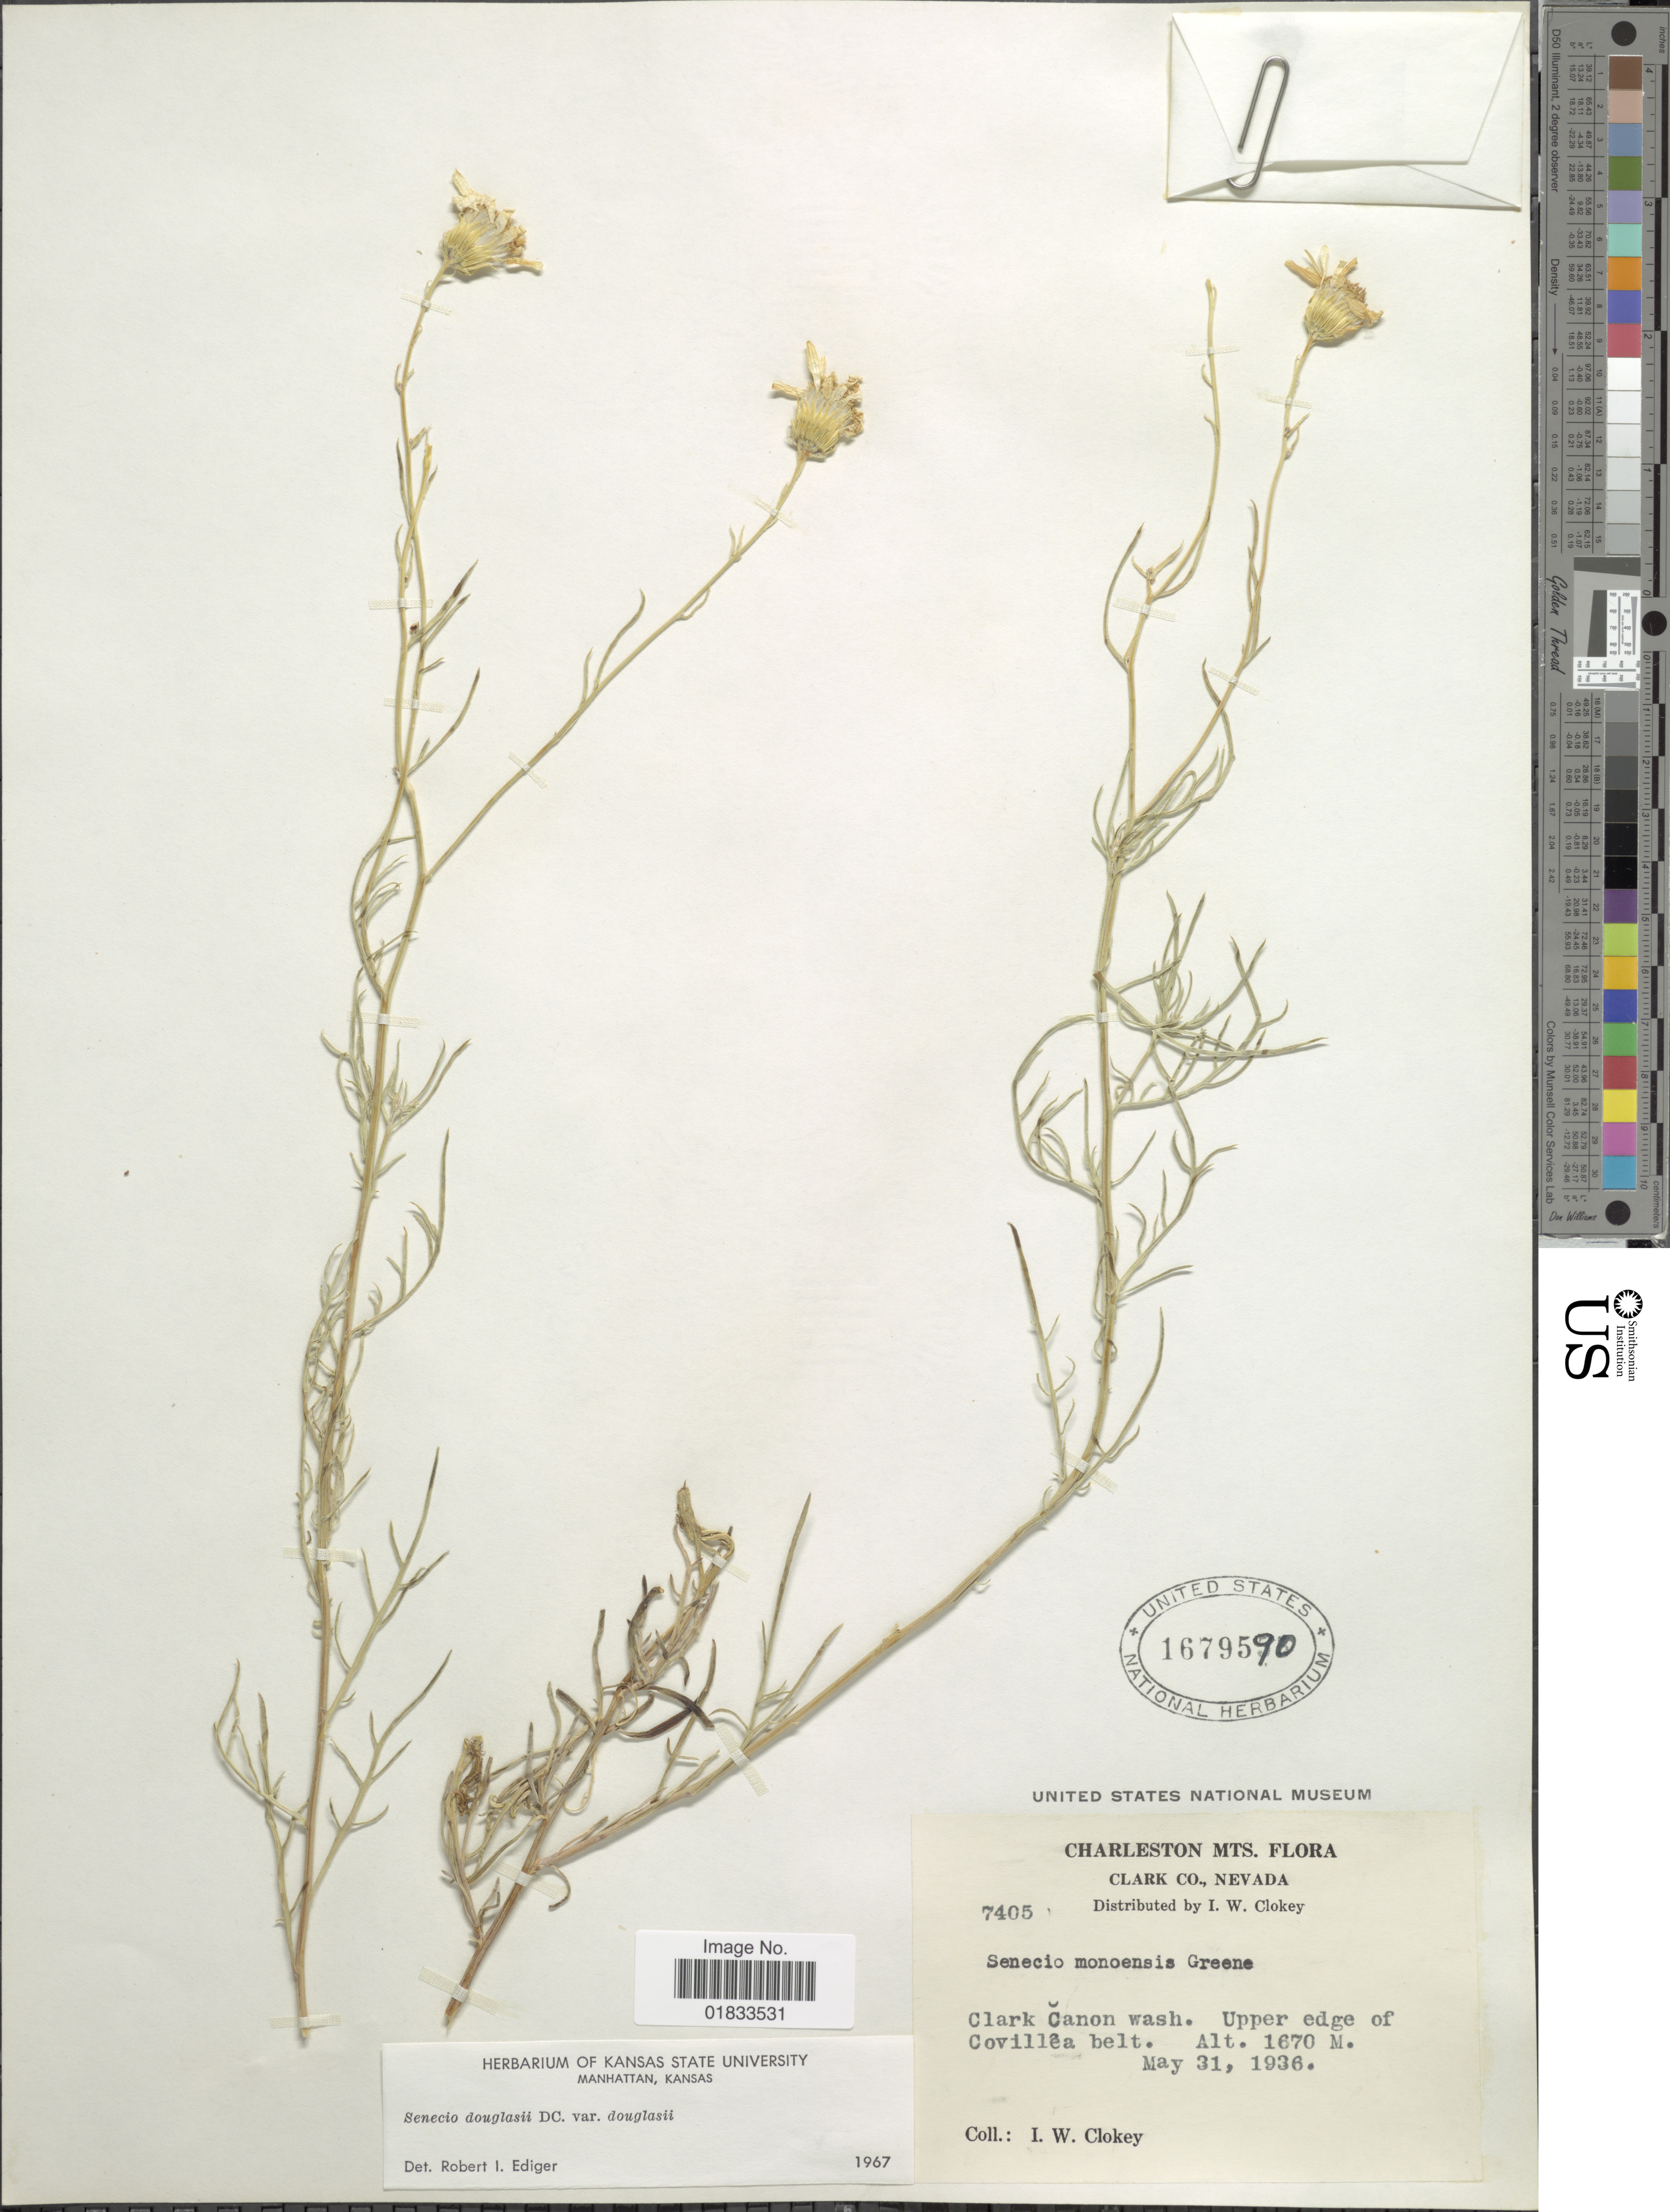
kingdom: Plantae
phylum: Tracheophyta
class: Magnoliopsida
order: Asterales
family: Asteraceae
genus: Senecio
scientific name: Senecio flaccidus var. douglasii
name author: (DC.) B.L. Turner & T.M. Barkley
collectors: I. W. Clokey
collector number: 7405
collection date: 1936-05-31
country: United States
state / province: Nevada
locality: Charleston Mts., Clark Co., Clark Canon wash. Upper edge of Covillea belt.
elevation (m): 1670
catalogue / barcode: US 1679590